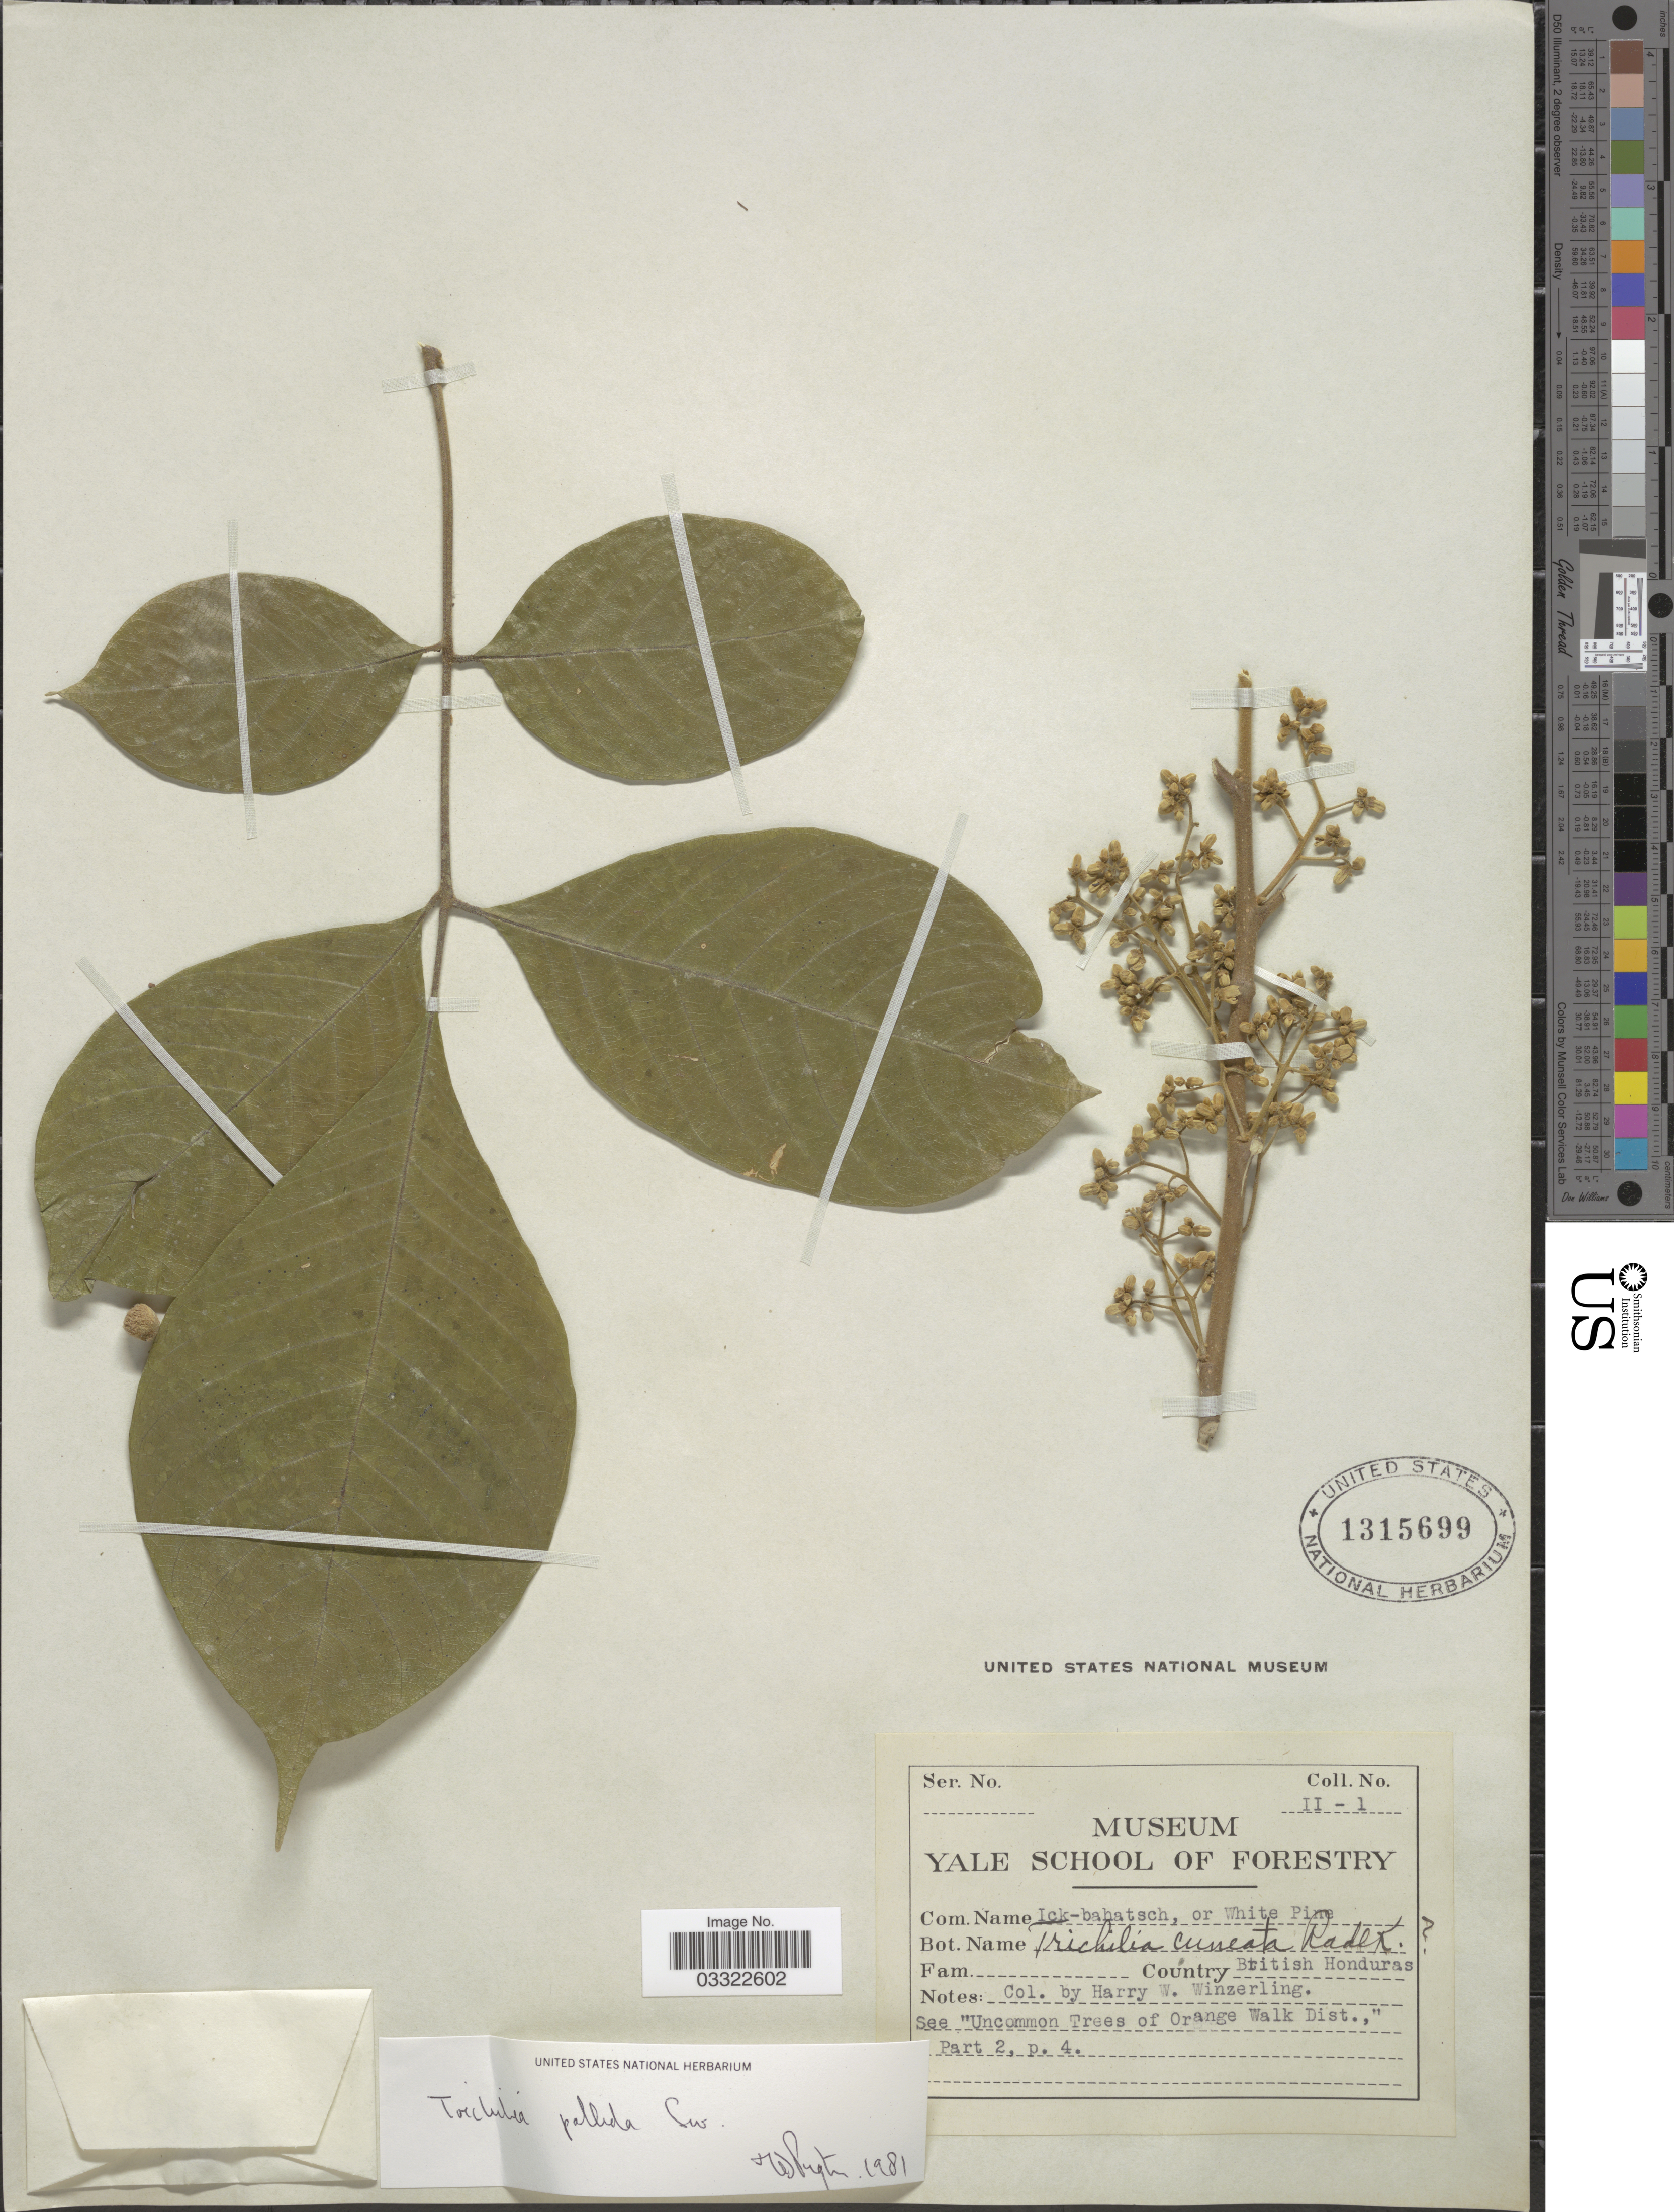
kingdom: Plantae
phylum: Tracheophyta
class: Magnoliopsida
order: Sapindales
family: Meliaceae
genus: Trichilia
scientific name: Trichilia pallida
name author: Sw.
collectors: H. Winzerling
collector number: II-1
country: Belize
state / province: Orange Walk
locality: British Honduras. Orange Walk Dist. [unsure placement]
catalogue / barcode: US 1315699